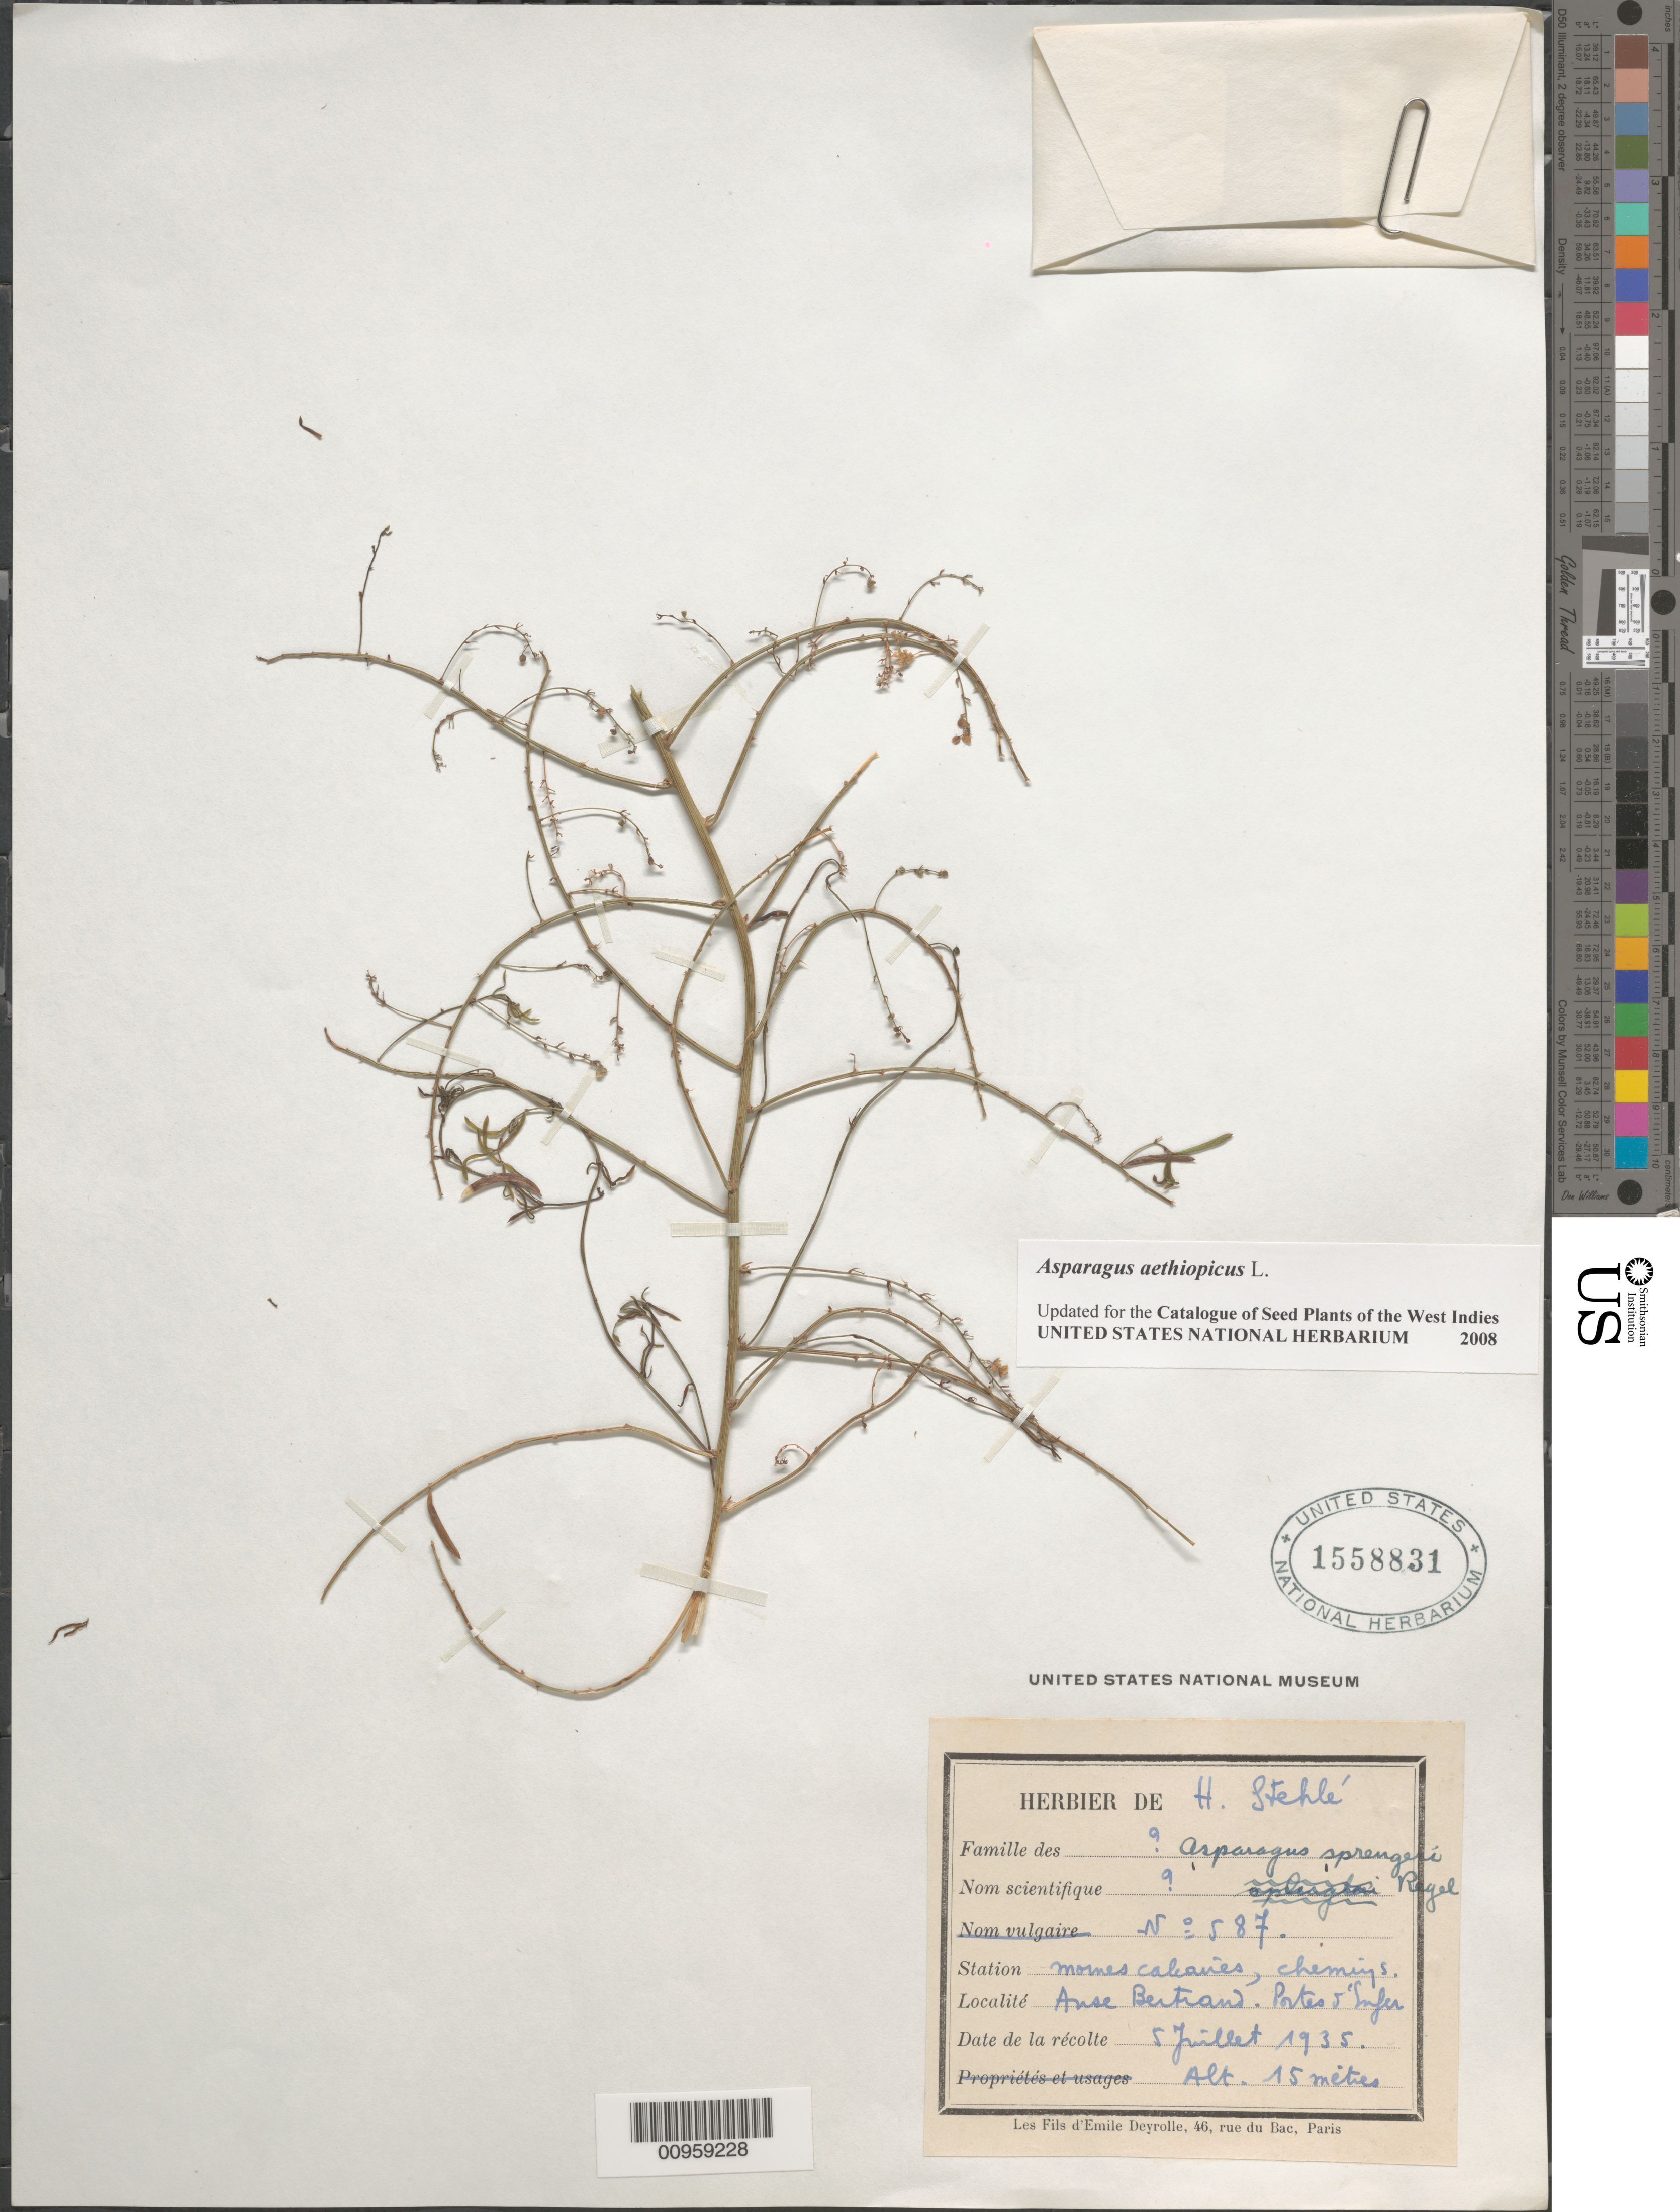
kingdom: Plantae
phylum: Tracheophyta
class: Liliopsida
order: Asparagales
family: Asparagaceae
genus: Asparagus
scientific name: Asparagus aethiopicus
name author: L.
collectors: H. Stehlé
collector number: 587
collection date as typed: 05 Jul 1935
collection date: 1935-07-05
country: Guadeloupe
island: Grande Terre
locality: Anse Bertrand, Portes "d'Engler"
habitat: Chemins mornes calcaires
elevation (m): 15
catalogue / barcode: US 1558831